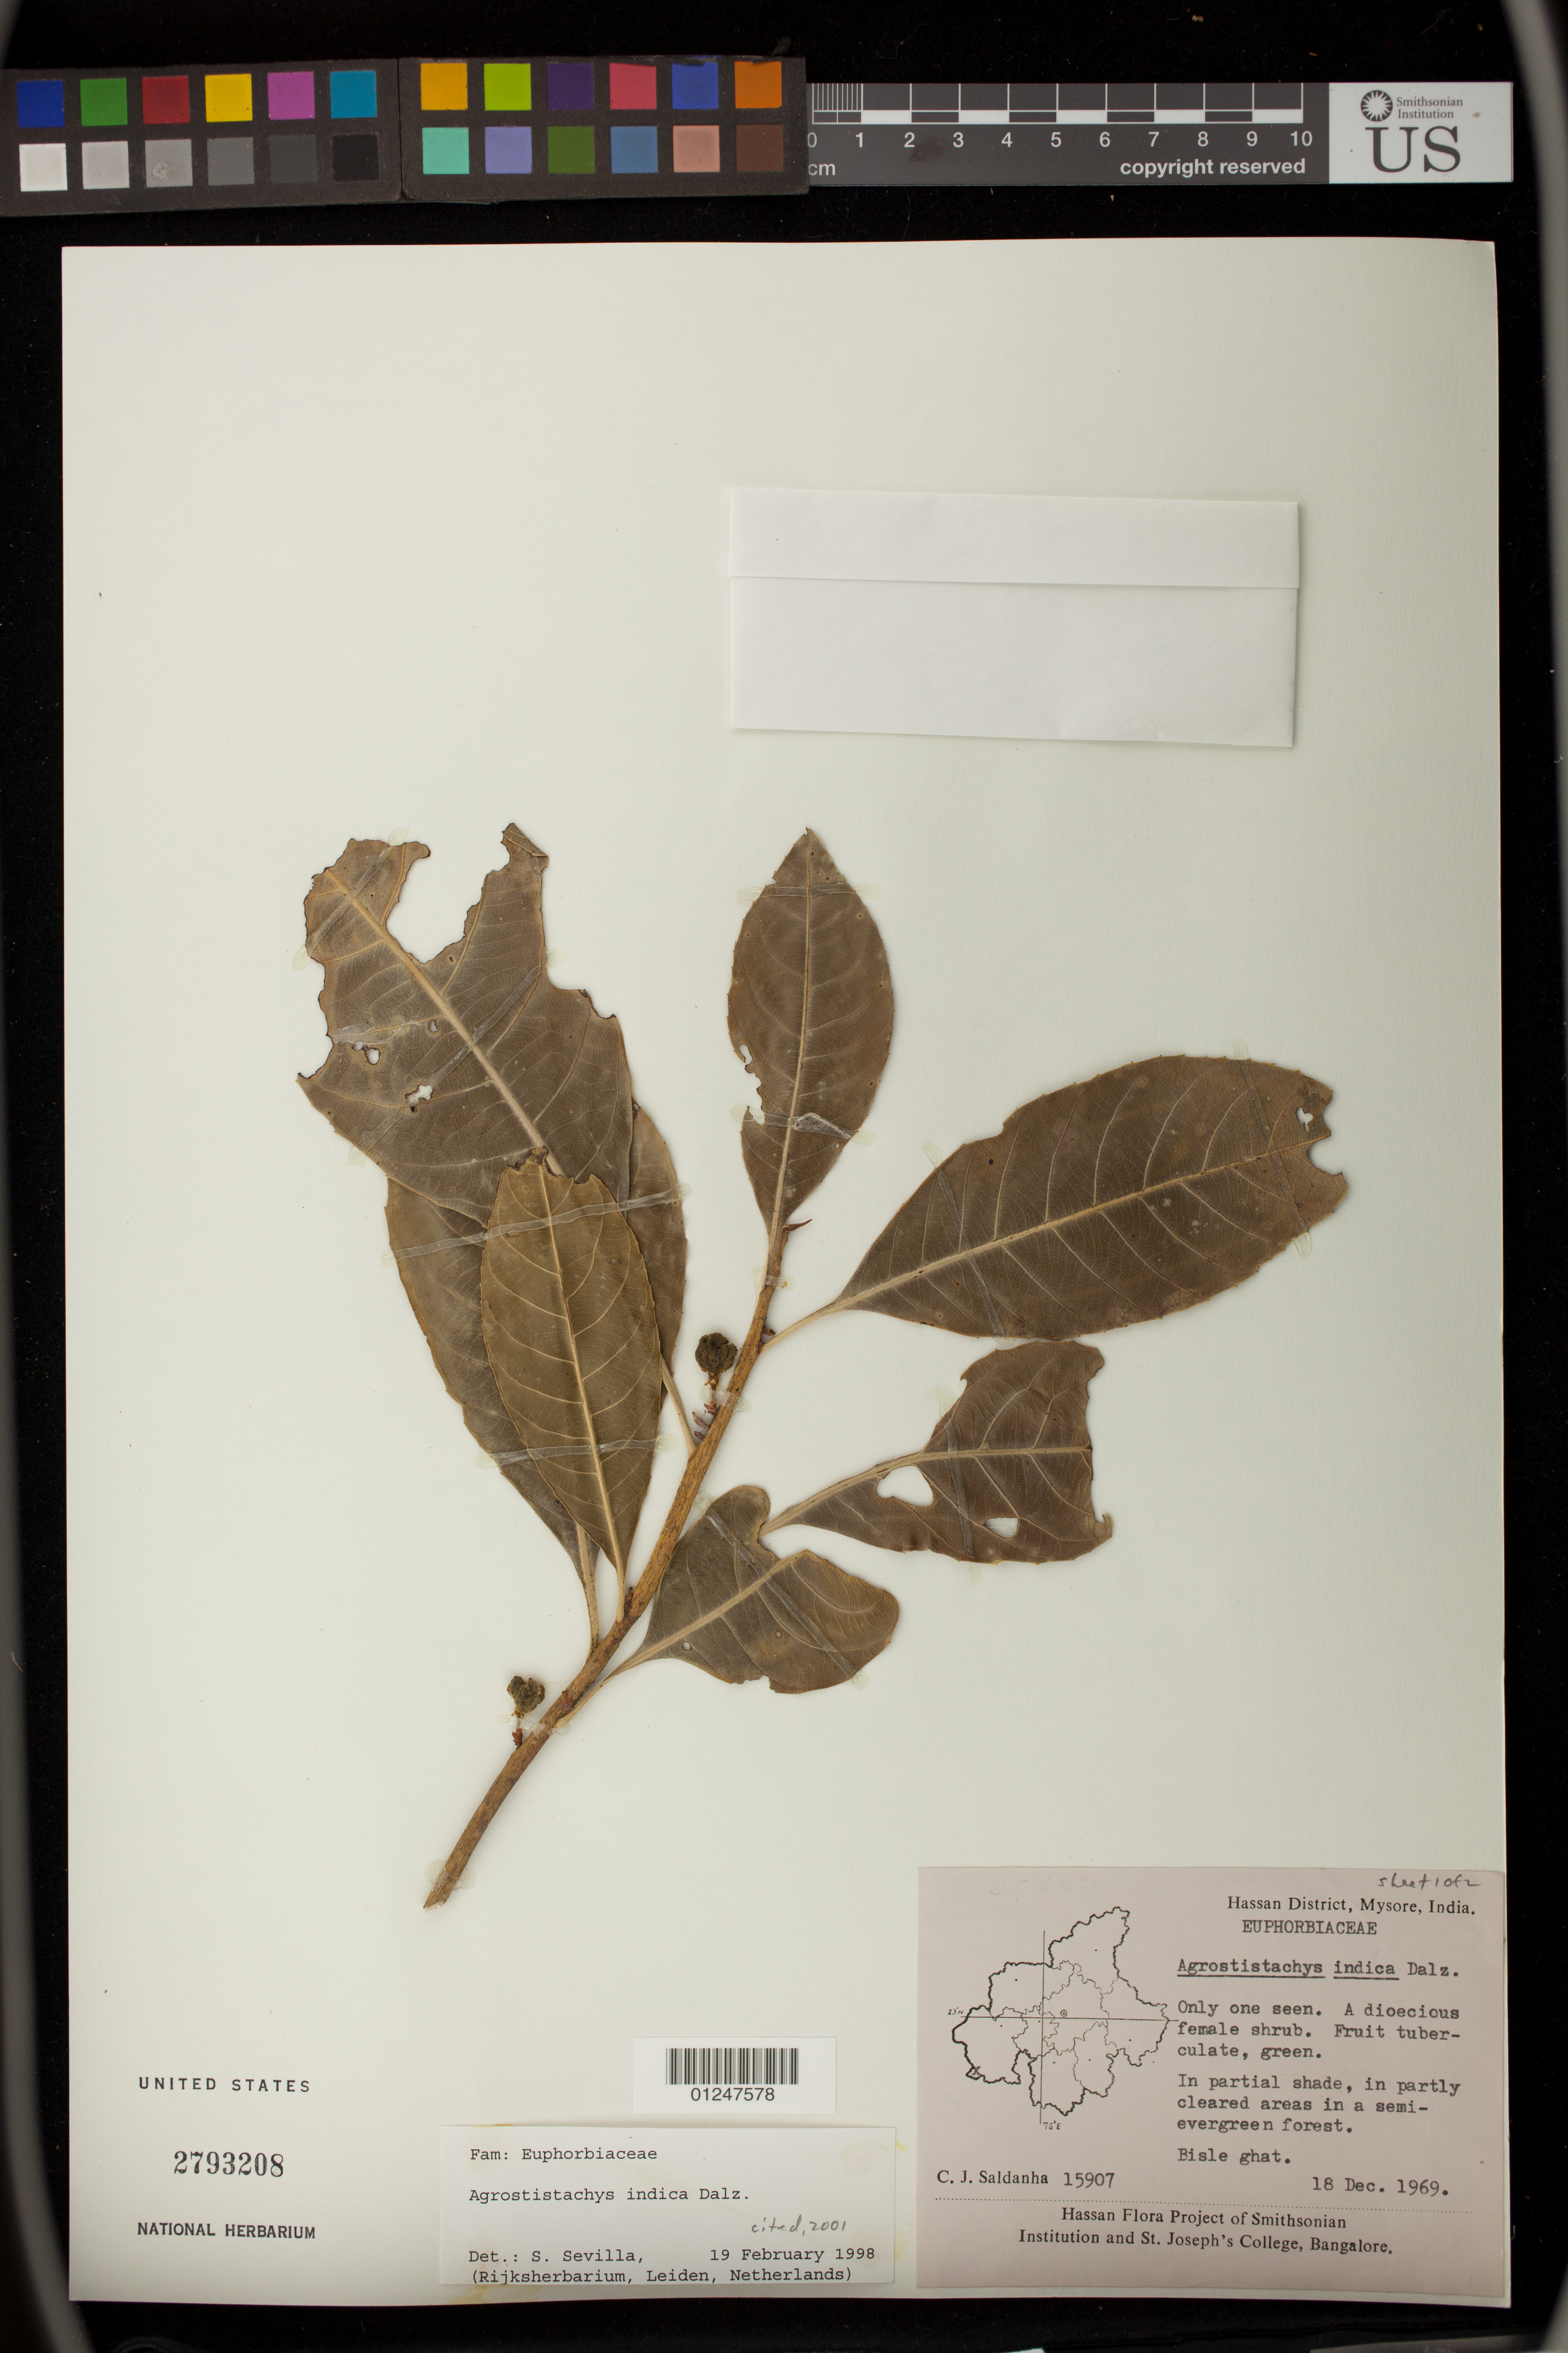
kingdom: Plantae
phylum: Tracheophyta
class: Magnoliopsida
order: Malpighiales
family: Euphorbiaceae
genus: Agrostistachys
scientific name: Agrostistachys indica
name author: Dalzell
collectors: C. J. Saldanha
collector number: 15907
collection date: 1969-12-18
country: India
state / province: Karnataka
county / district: Mysore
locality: Hassan District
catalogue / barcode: US 2793208